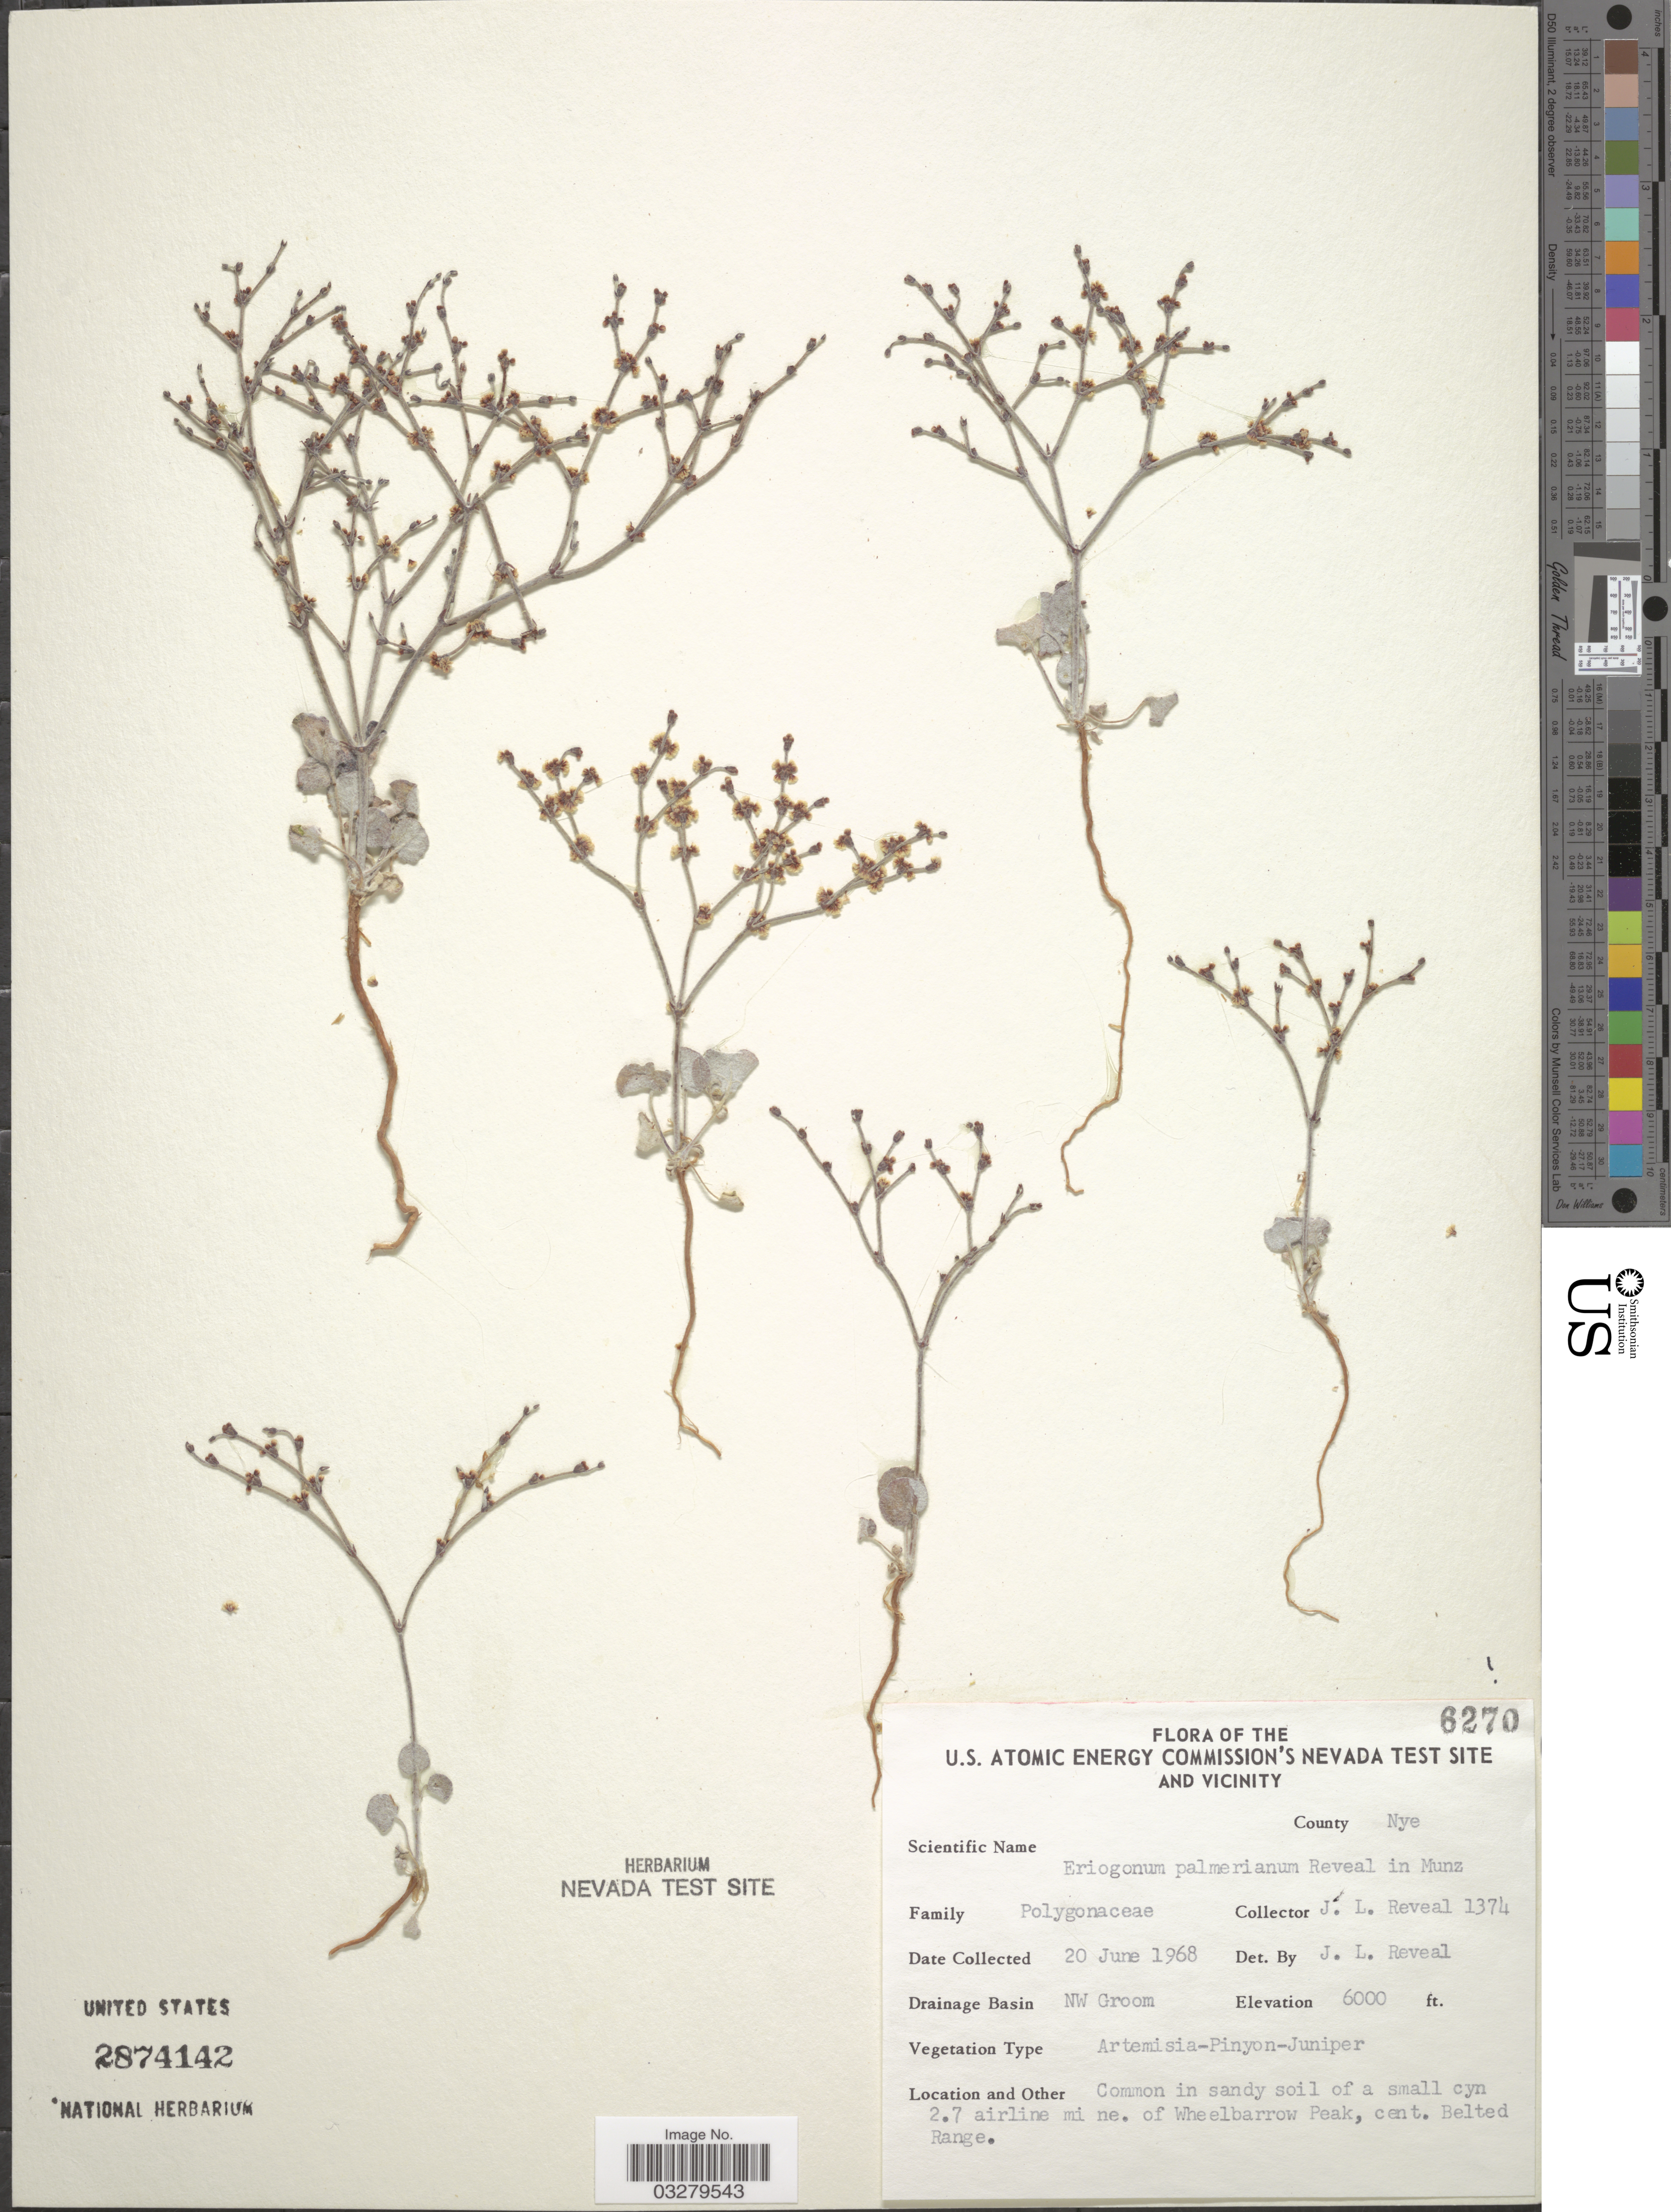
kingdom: Plantae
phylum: Tracheophyta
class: Magnoliopsida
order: Caryophyllales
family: Polygonaceae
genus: Eriogonum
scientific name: Eriogonum palmerianum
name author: Reveal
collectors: J. L. Reveal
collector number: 1374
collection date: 1968-06-20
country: United States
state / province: Nevada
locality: U.S. Atomic Energy Commission's Nevada Test Site and Vicinity. County Nye. Drainage Basin NW Groom. Common in sandy soil of a small cyn 2.7 airline mi ne. of Wheelbarrow Peak, cent. Belted Range.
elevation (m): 1829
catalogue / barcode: US 2874142